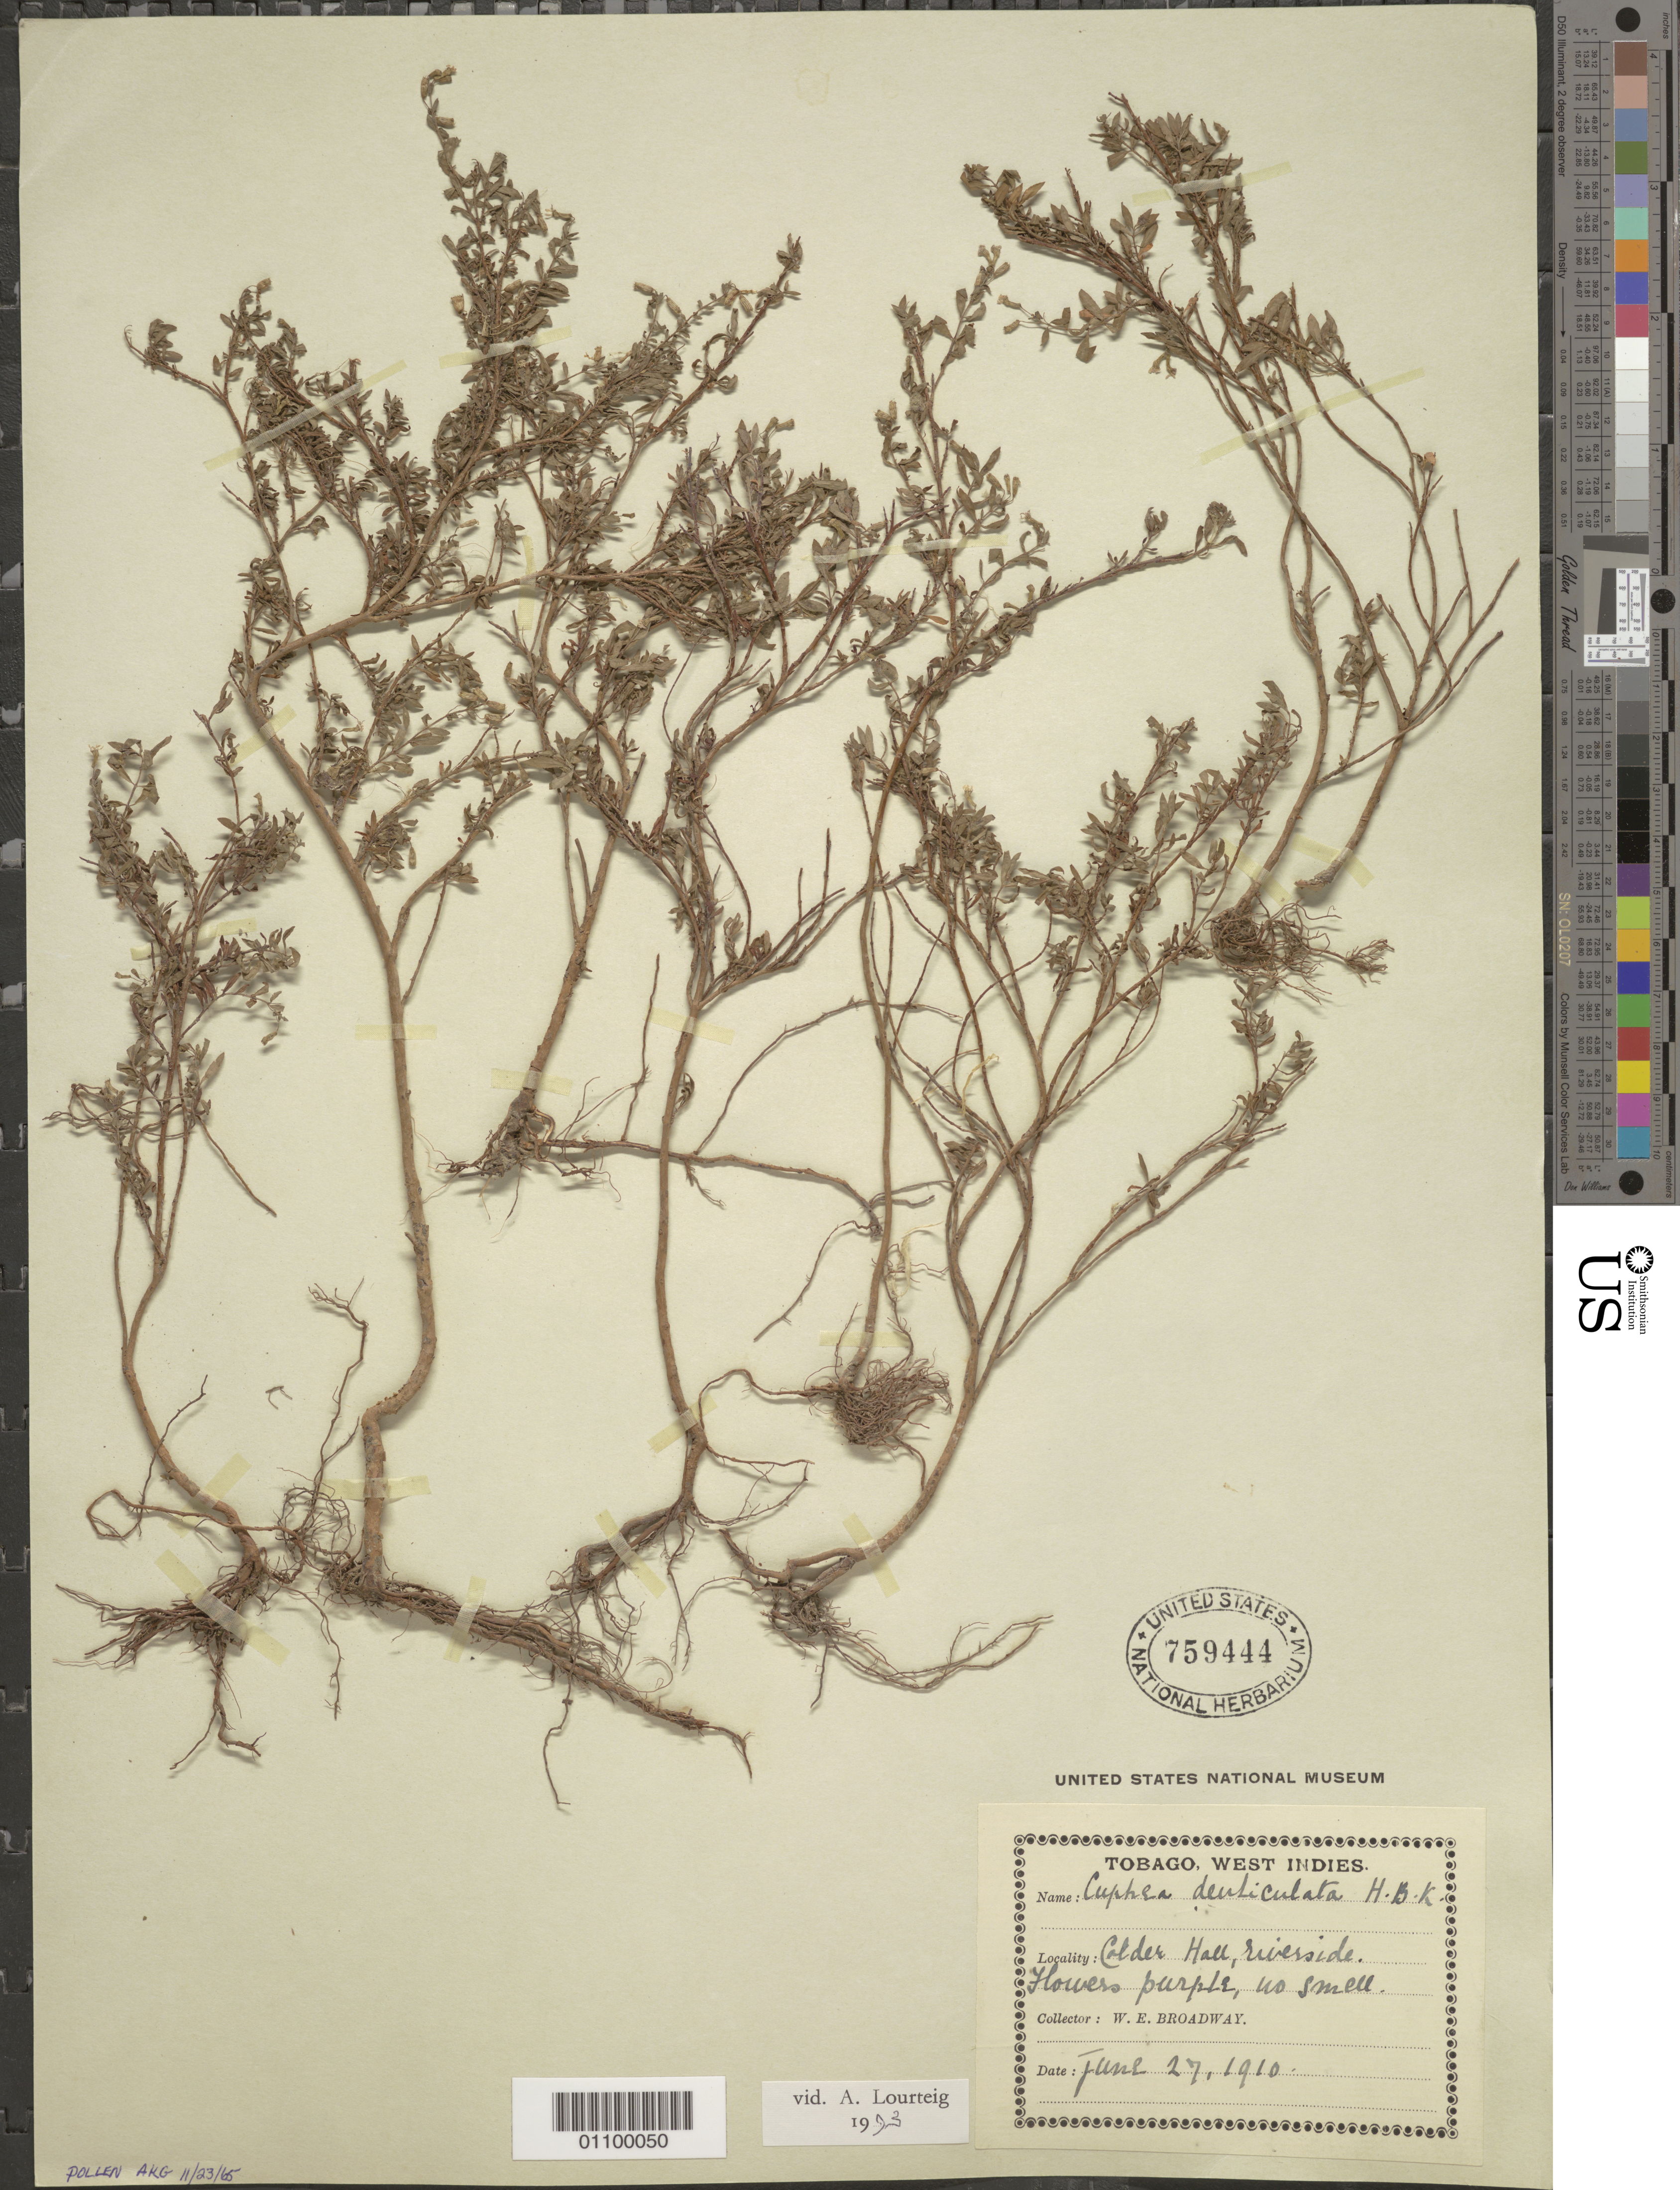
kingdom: Plantae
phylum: Tracheophyta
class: Magnoliopsida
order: Myrtales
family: Lythraceae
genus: Cuphea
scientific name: Cuphea denticulata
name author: Kunth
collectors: W. E. Broadway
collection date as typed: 27 Jun 1910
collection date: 1910-06-27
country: Trinidad and Tobago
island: Tobago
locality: Calder Hall, riverside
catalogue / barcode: US 759444